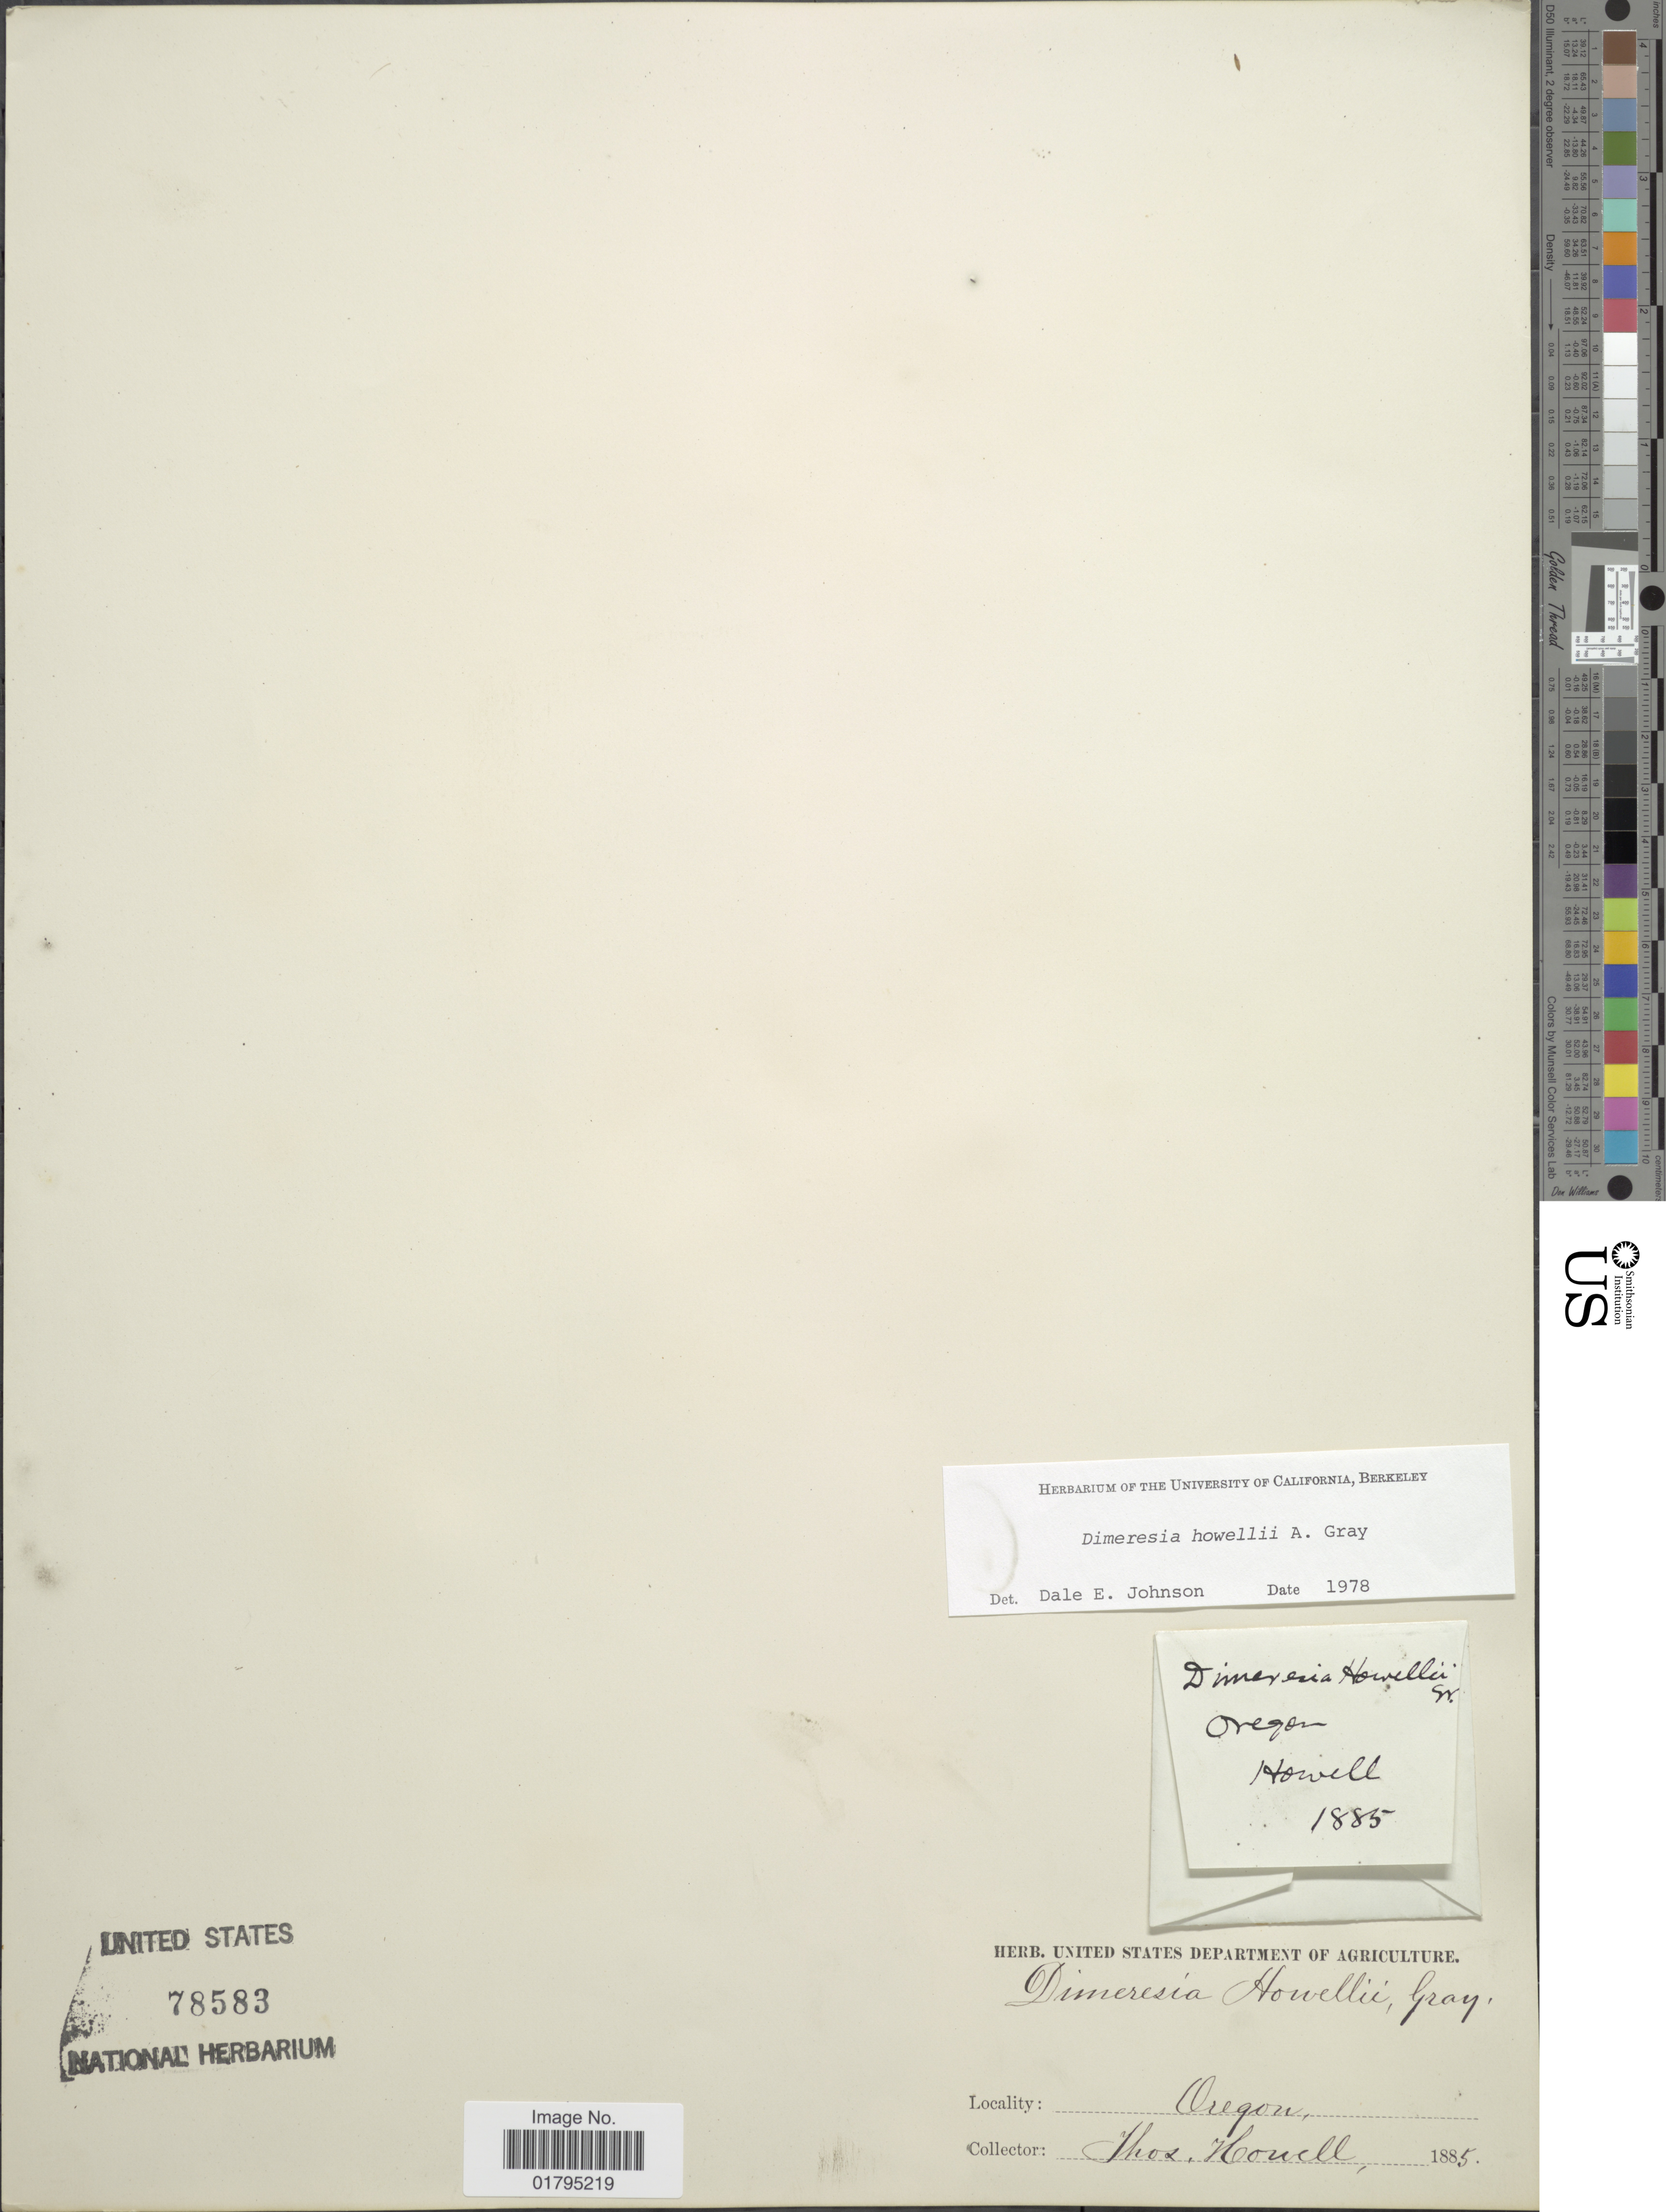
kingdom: Plantae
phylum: Tracheophyta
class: Magnoliopsida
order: Asterales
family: Asteraceae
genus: Dimeresia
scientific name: Dimeresia howellii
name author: A. Gray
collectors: T. Howell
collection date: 1885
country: United States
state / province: Oregon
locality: Oregon.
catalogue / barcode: US 78583